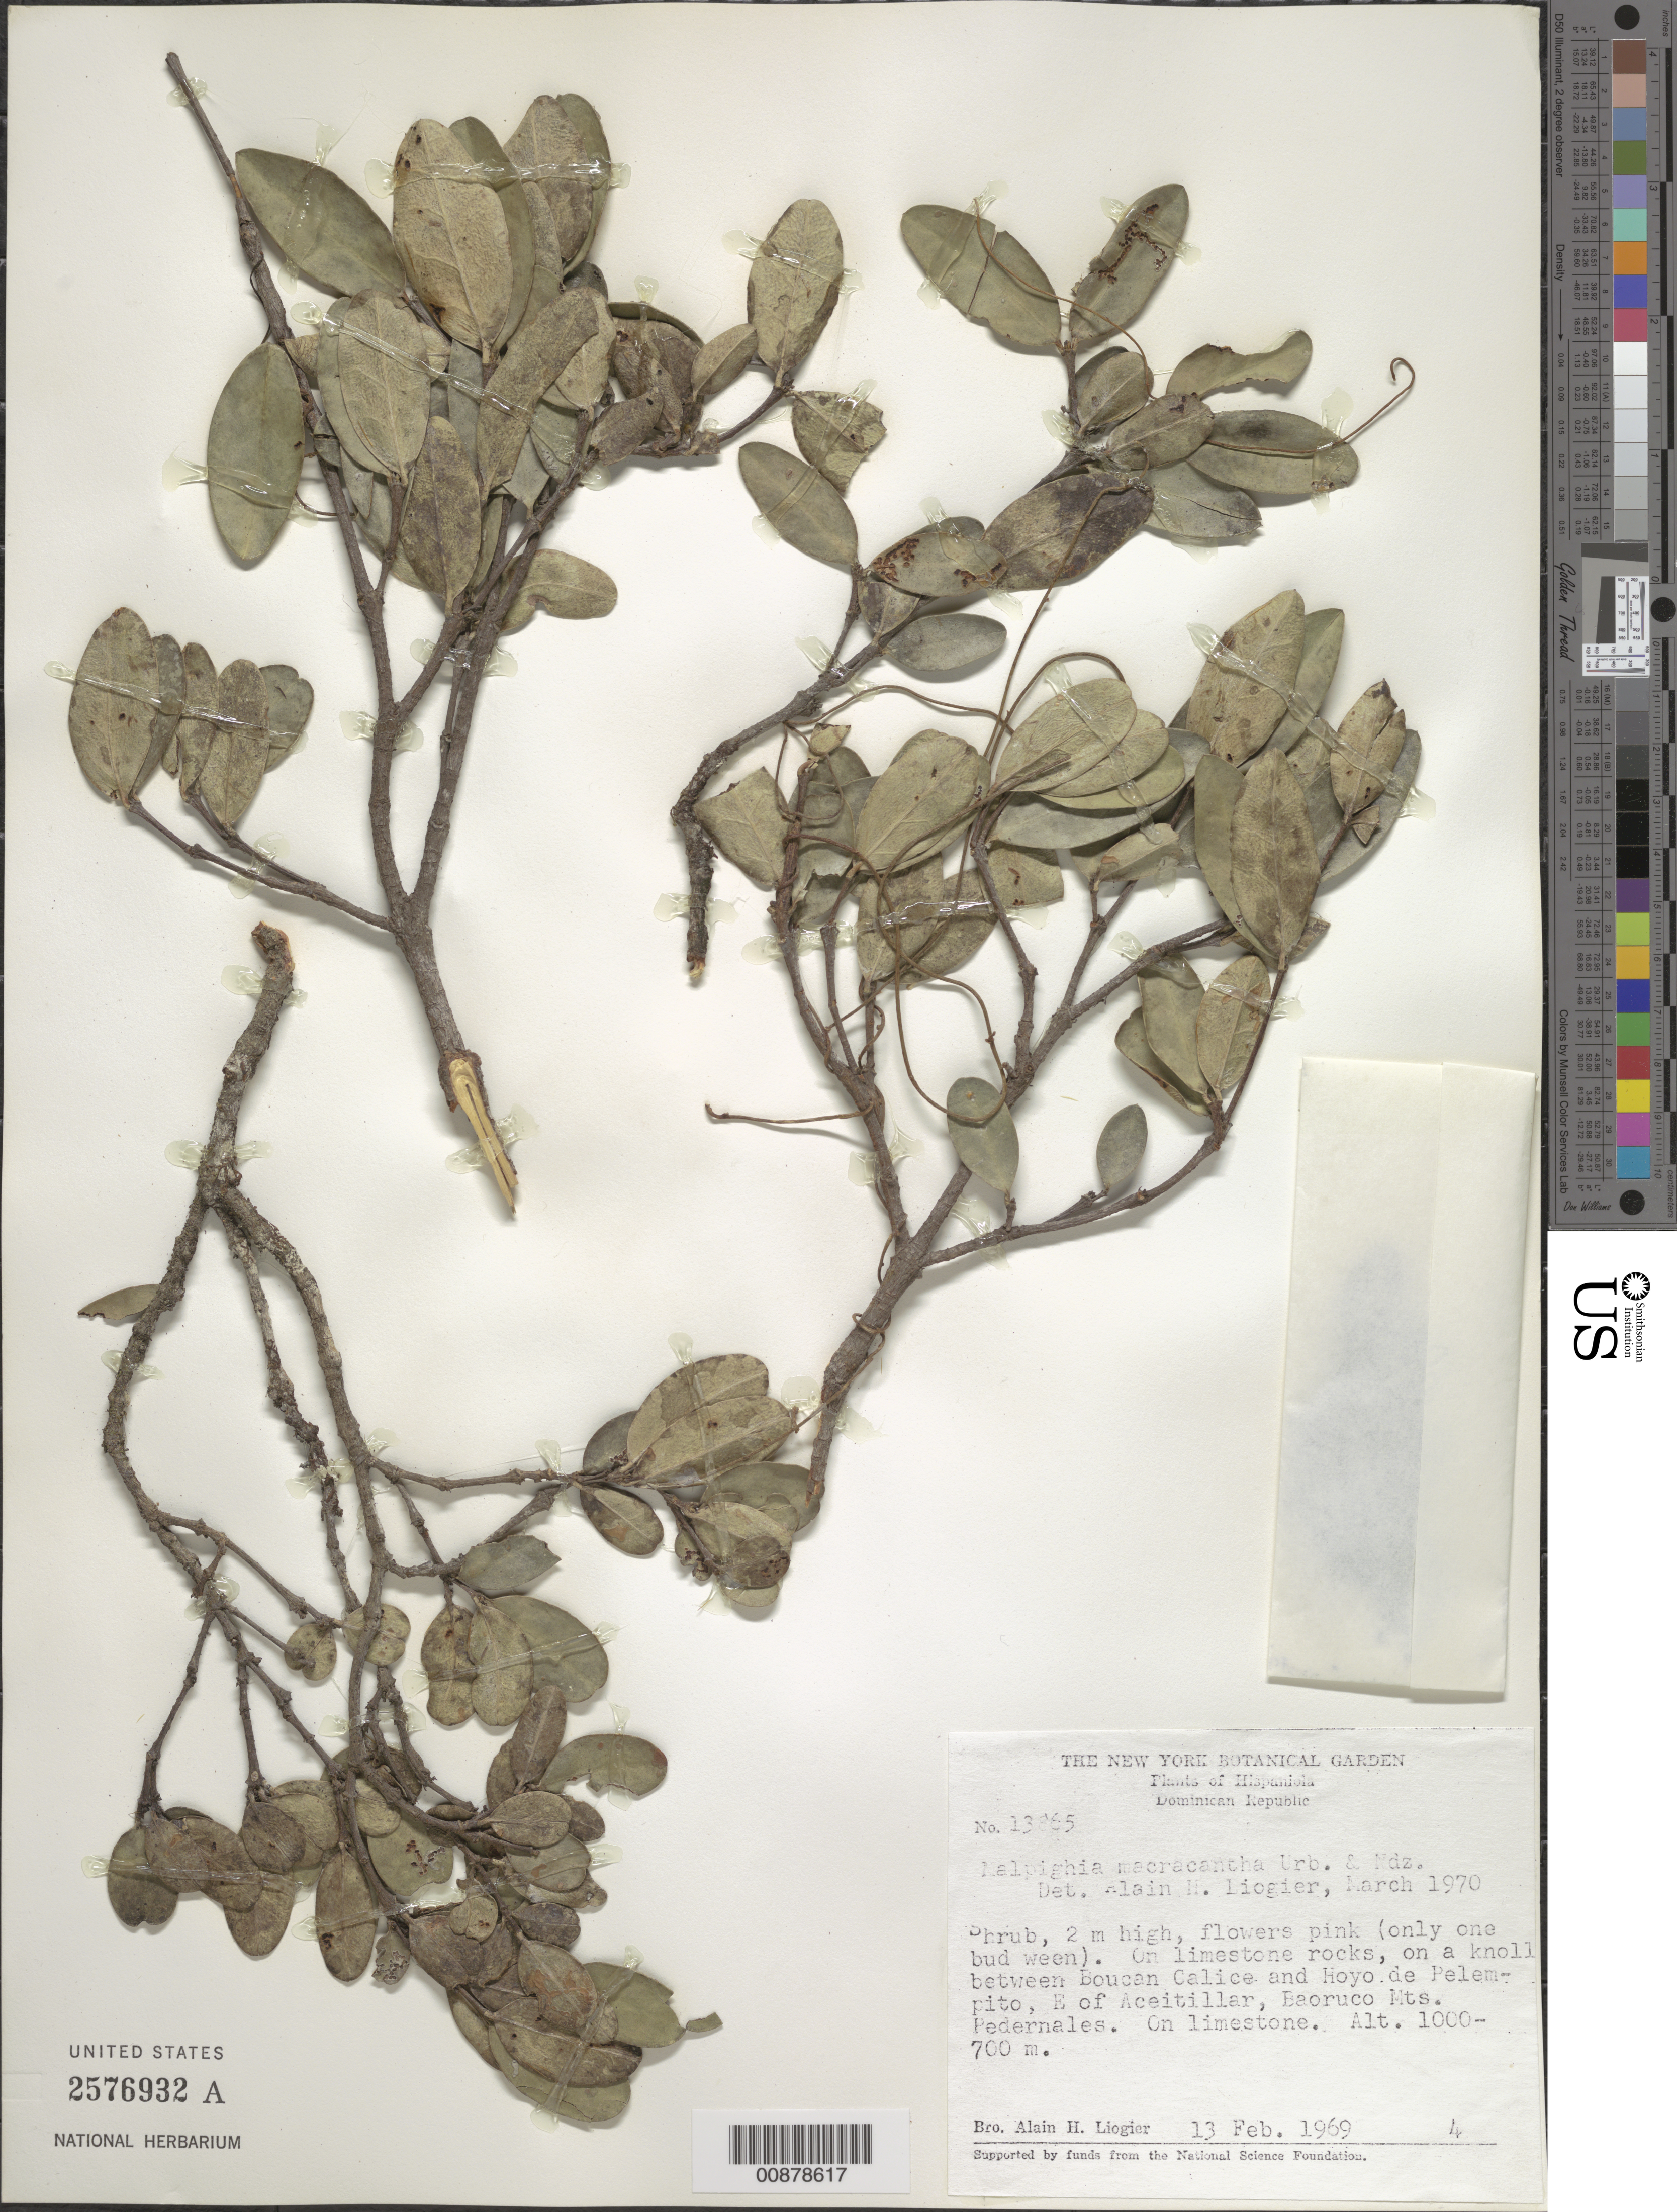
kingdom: Plantae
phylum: Tracheophyta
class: Magnoliopsida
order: Malpighiales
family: Malpighiaceae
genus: Malpighia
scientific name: Malpighia macracantha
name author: Urb. & Nied.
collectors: A. H. Liogier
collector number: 13865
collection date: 1969-02-13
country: Dominican Republic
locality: Hispaniola. On a knoll between Boucan Calice and Hoyo de Pelempito, E of Aceitillar, Baoruzo Mts. Pedernales.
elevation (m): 700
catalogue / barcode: US 2576932A